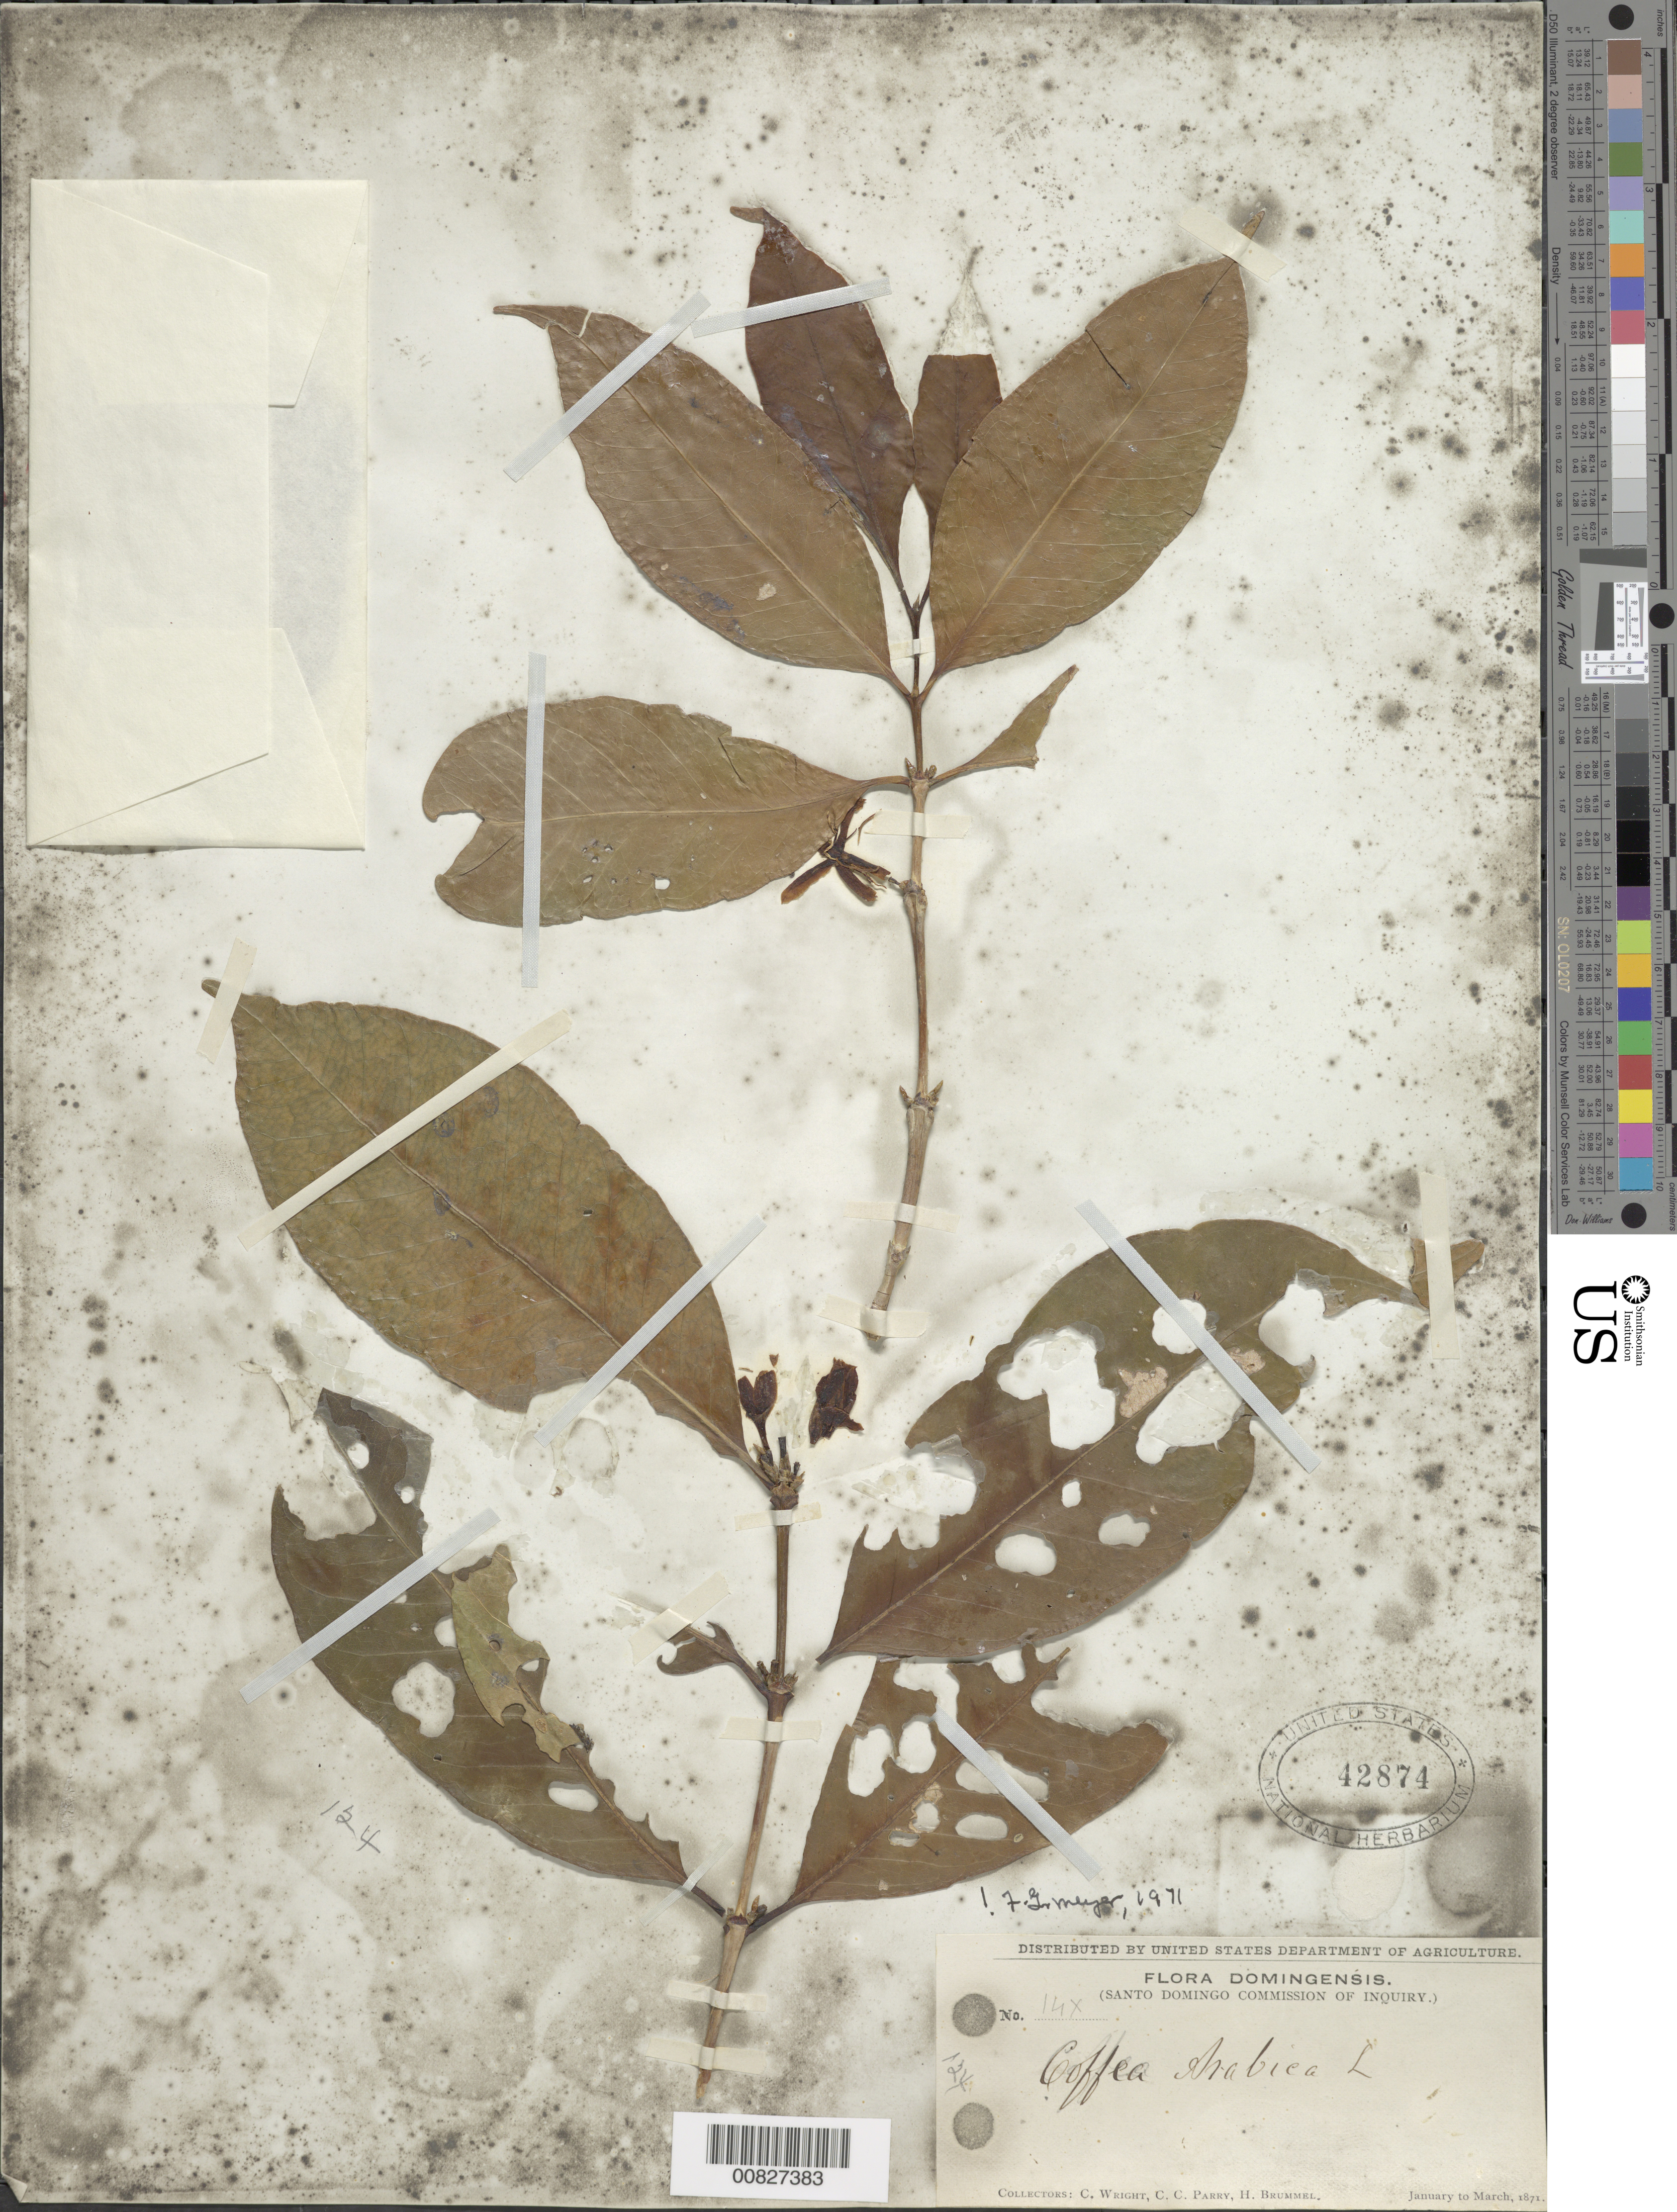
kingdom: Plantae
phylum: Tracheophyta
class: Magnoliopsida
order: Gentianales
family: Rubiaceae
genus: Coffea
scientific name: Coffea arabica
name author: L.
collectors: C. Wright, C. C. Parry & H. Brummel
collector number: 124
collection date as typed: Jan 1871 to -- Mar 1871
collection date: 1871-01/1871-03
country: Dominican Republic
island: Hispaniola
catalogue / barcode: US 42874